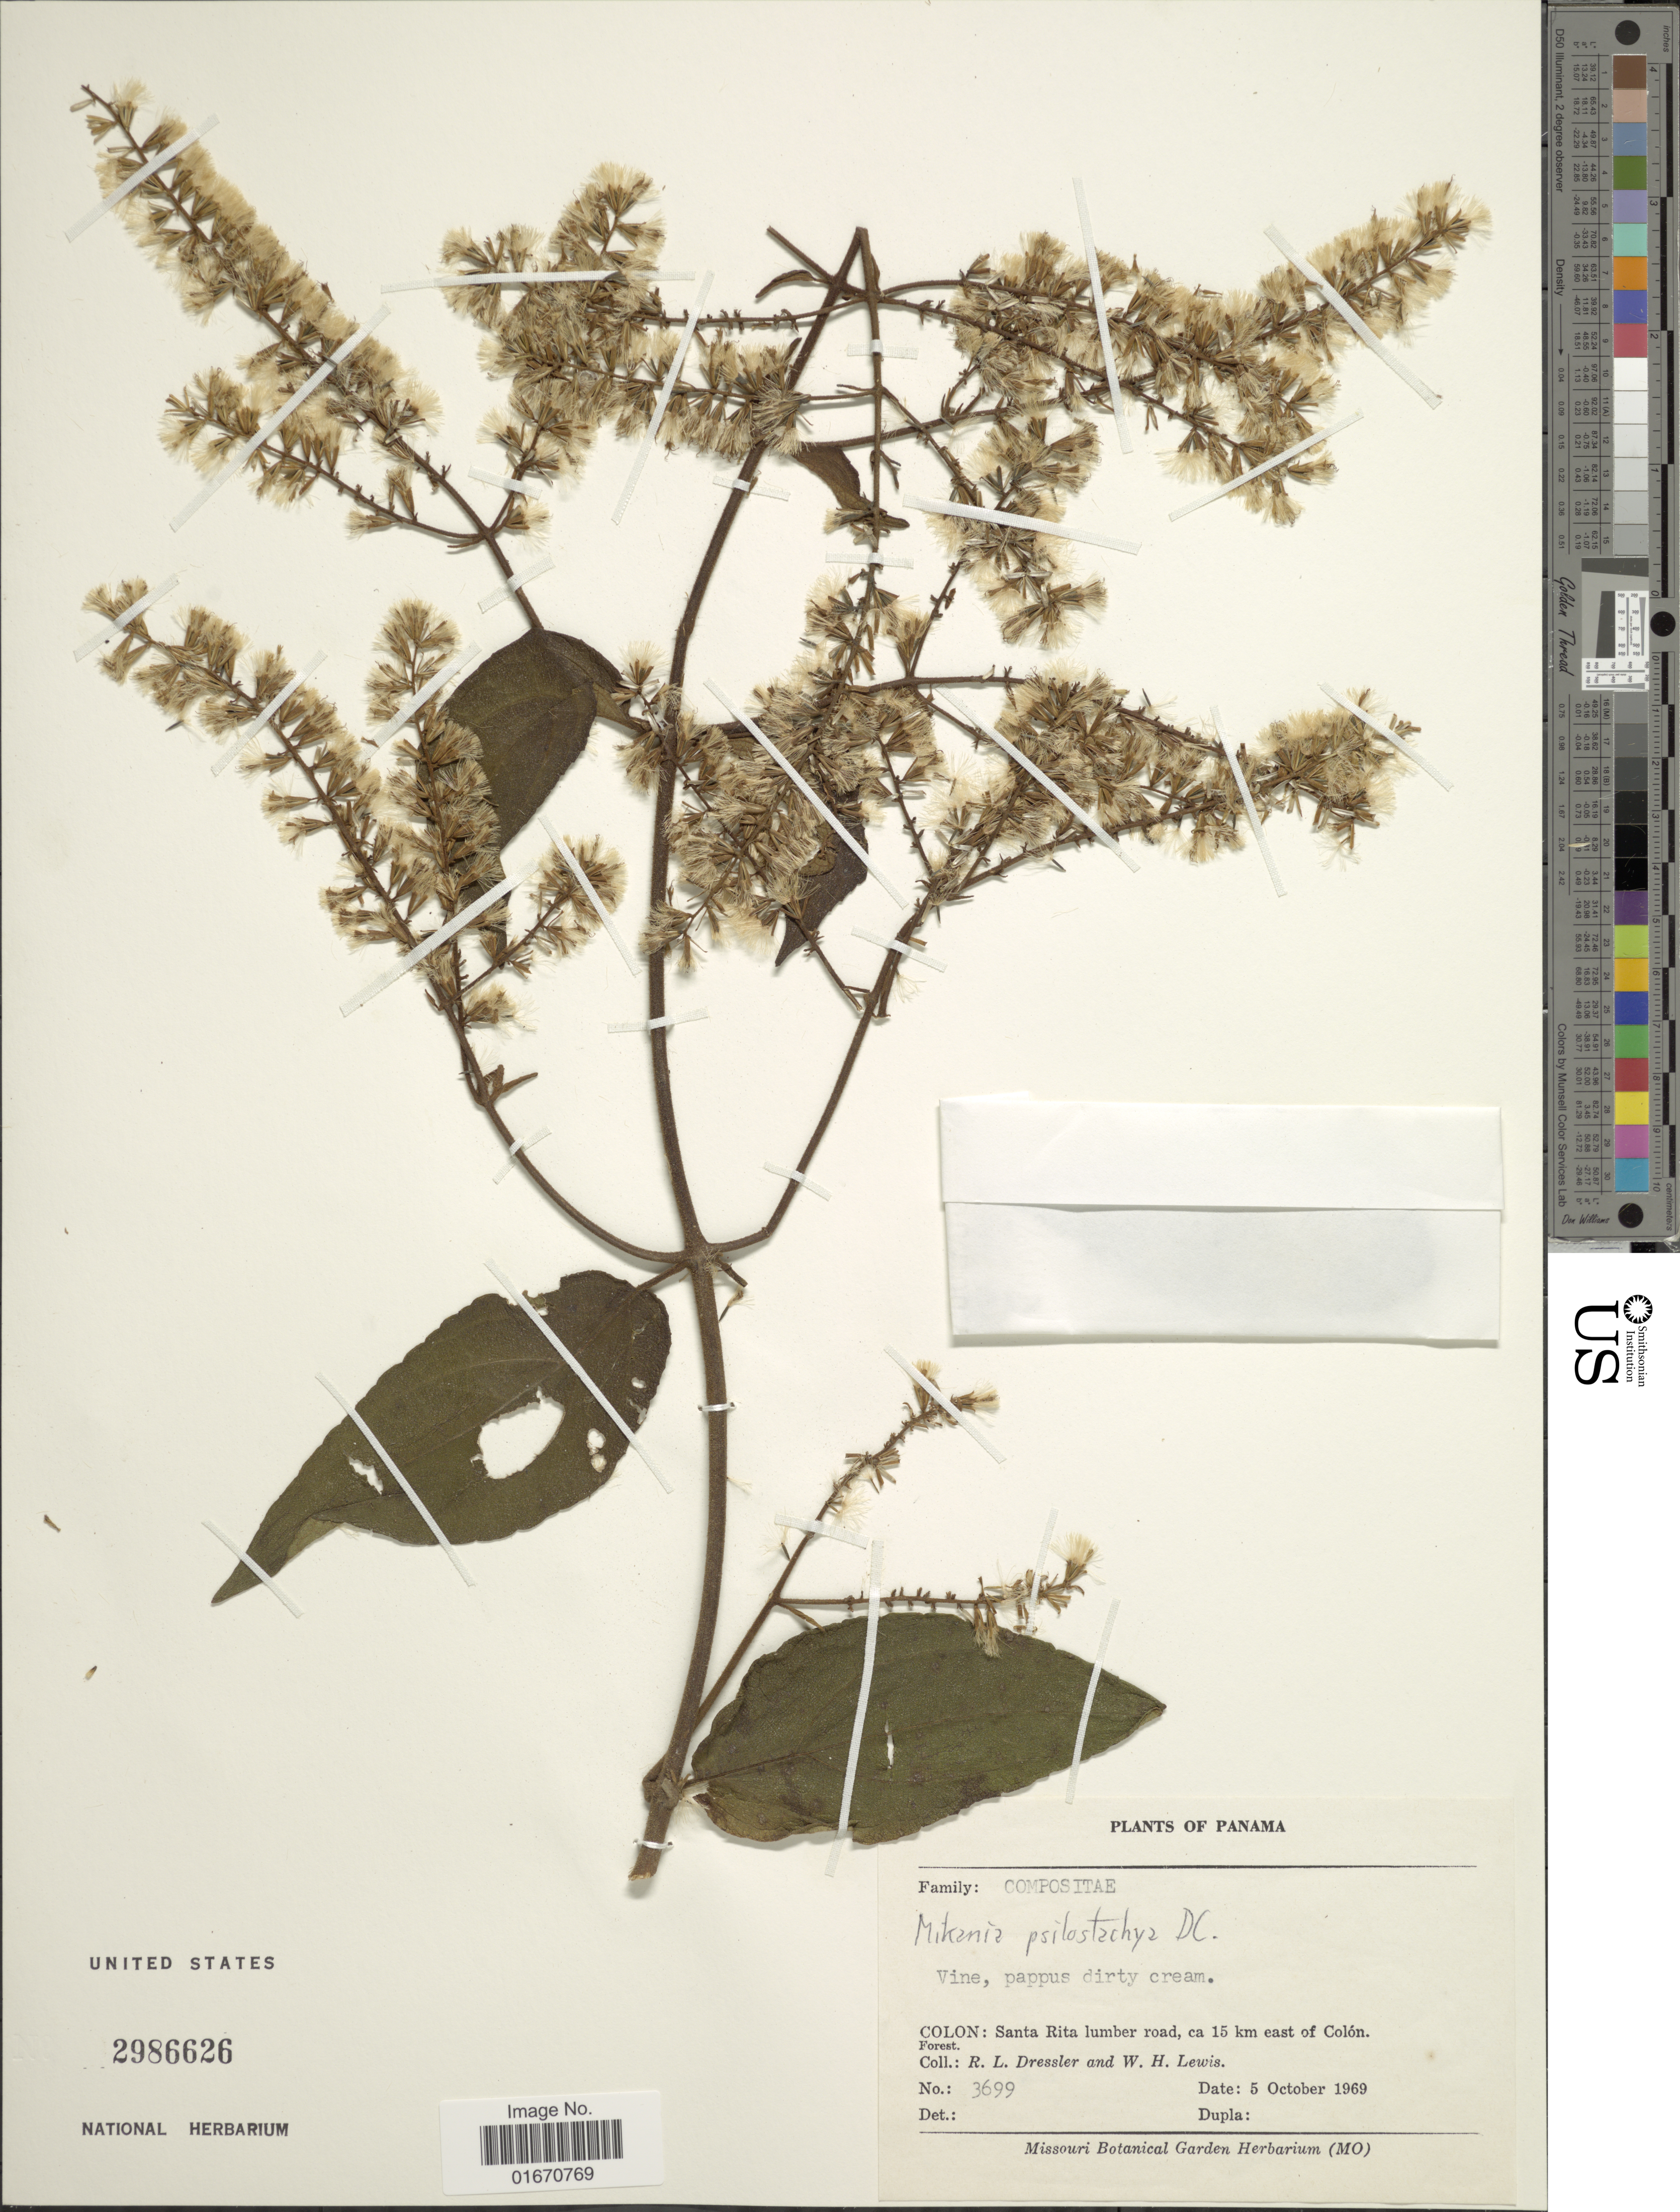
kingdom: Plantae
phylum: Tracheophyta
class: Magnoliopsida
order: Asterales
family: Asteraceae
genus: Mikania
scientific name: Mikania psilostachya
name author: DC.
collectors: R. Dressler & W. H. Lewis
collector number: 3699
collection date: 1969-10-05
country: Panama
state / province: Colón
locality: Santa Rita lumber road, ca 15 km east of Colon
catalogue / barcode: US 2986626